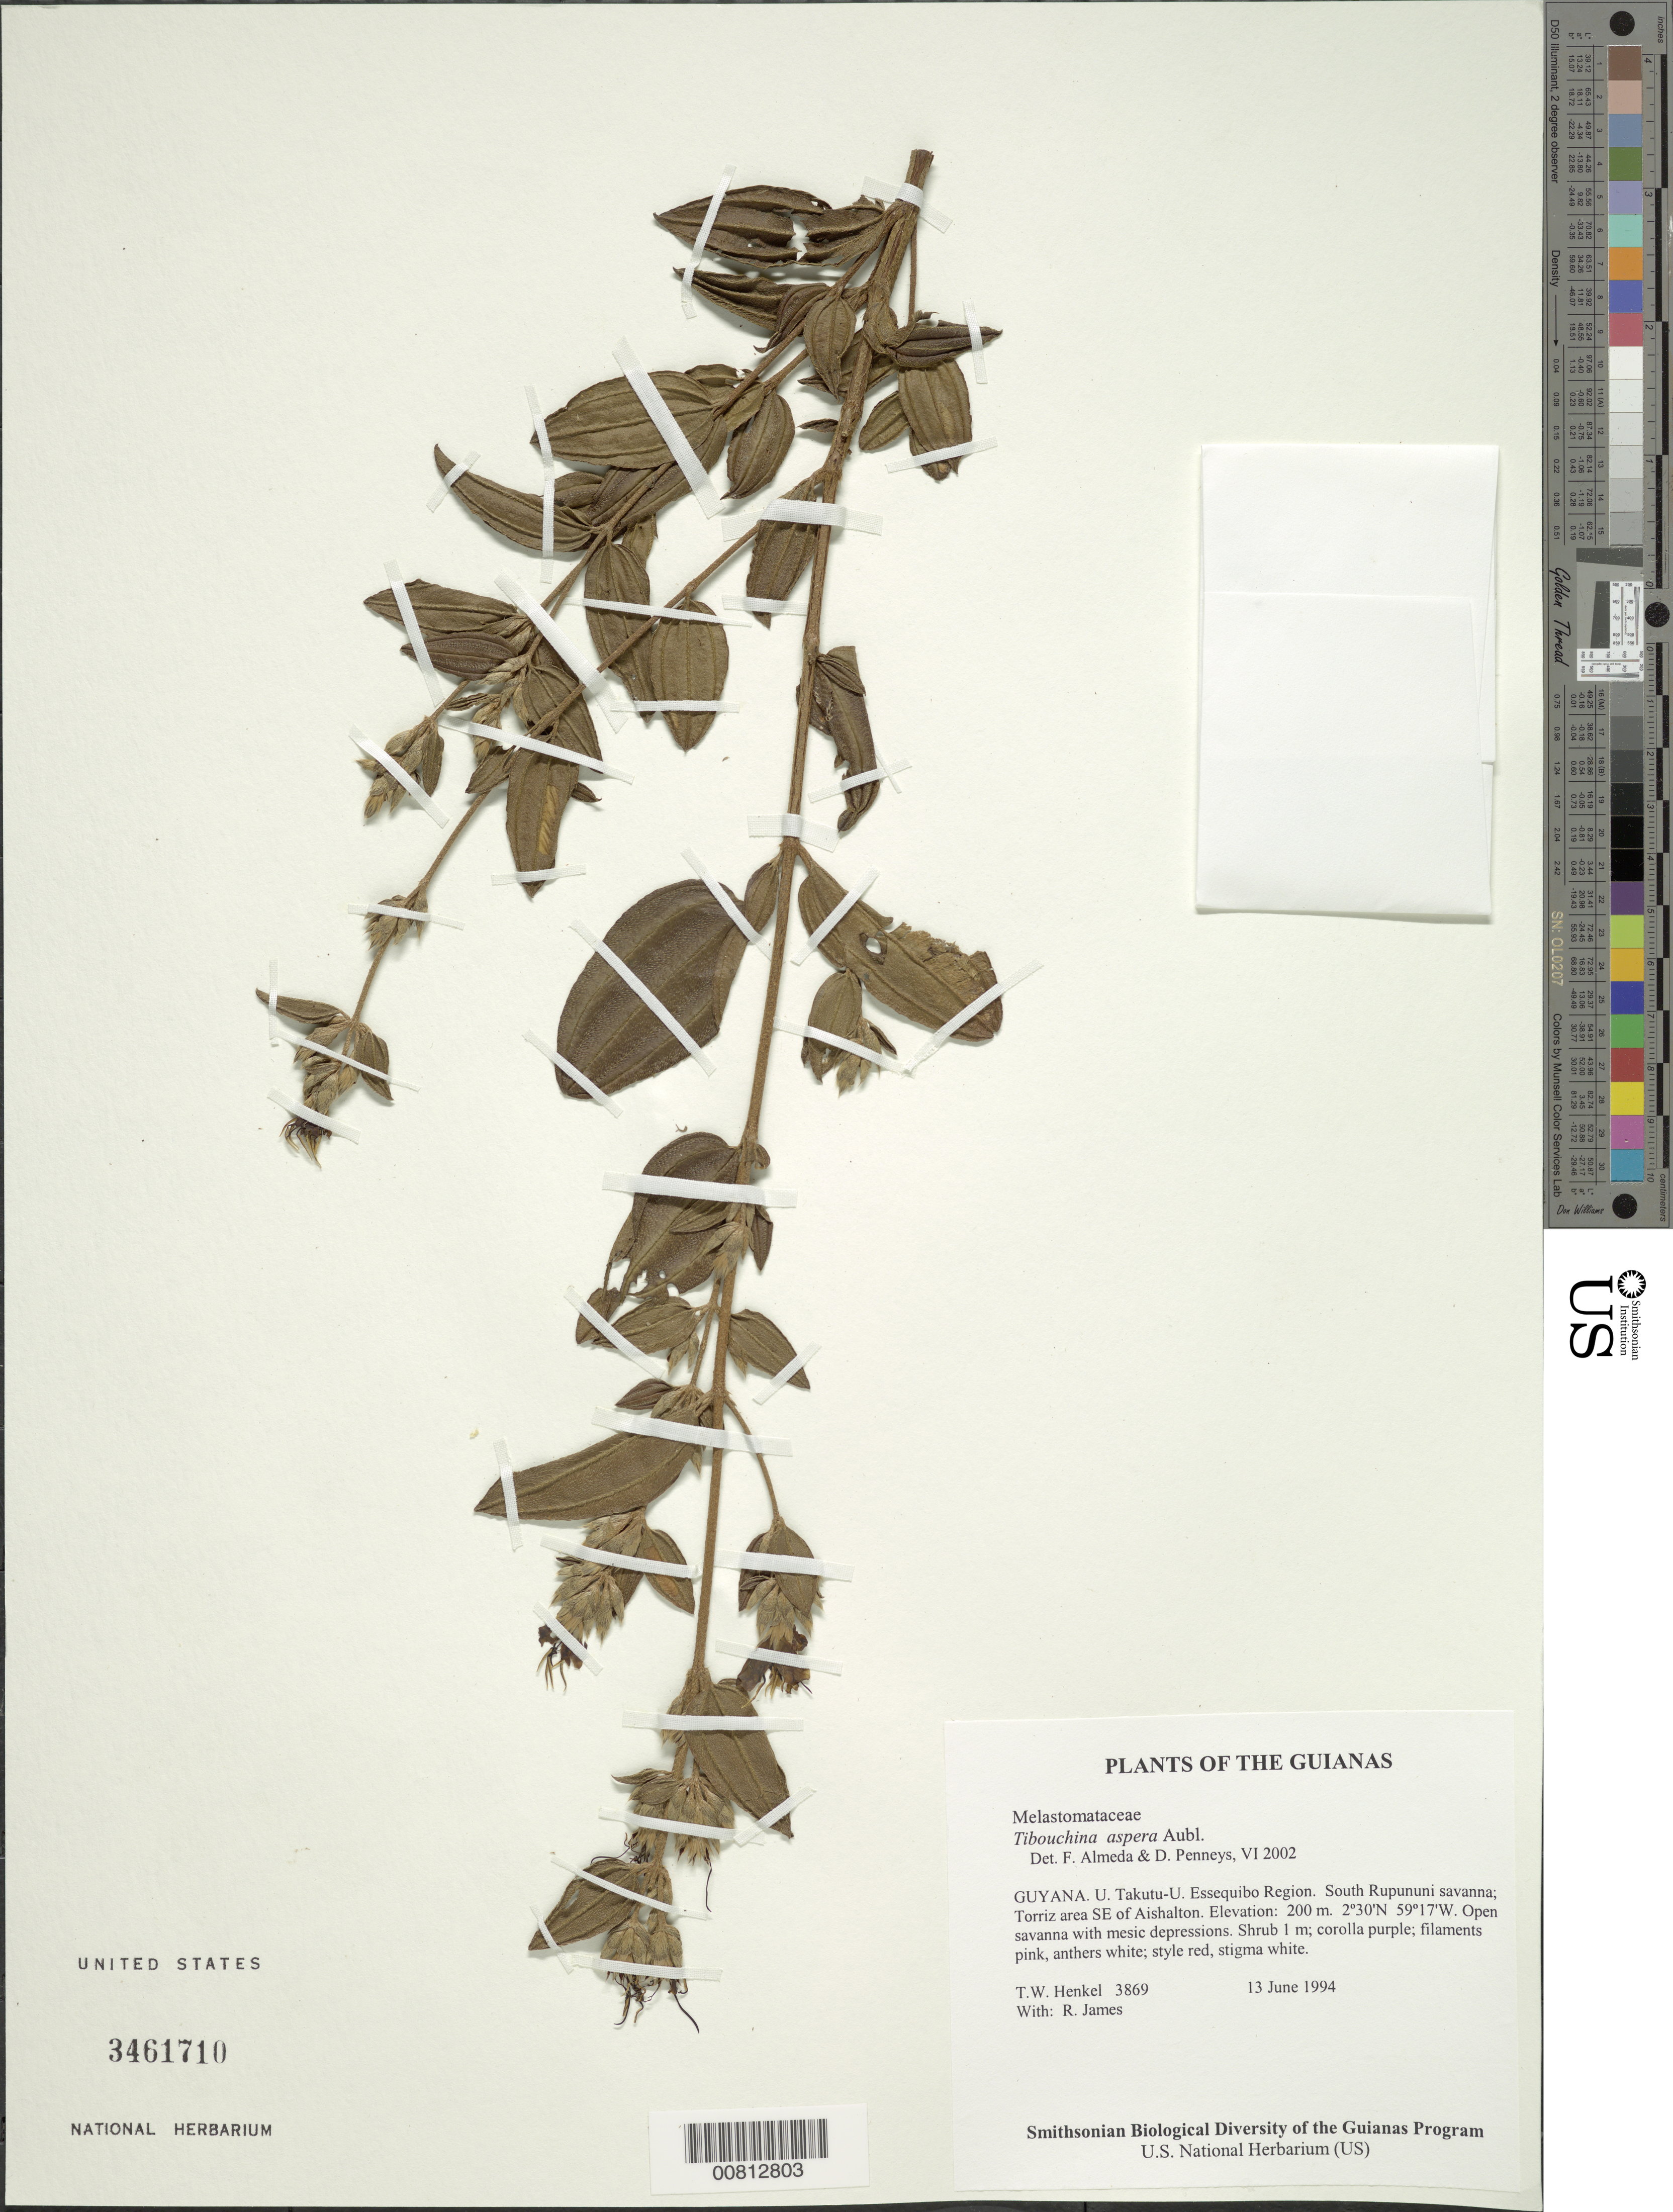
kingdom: Plantae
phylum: Tracheophyta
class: Magnoliopsida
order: Myrtales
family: Melastomataceae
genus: Tibouchina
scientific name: Tibouchina aspera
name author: Aubl.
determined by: Almeda, F.; Penneys, D. S.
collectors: T. Henkel & R. James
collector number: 3869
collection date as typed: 13 June 1994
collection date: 1994-06-13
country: Guyana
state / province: U. Takutu-U. Essequibo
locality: South Rupununi savanna; Torriz area SE of Aishalton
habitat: Open savanna with mesic depressions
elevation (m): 200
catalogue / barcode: US 3461710